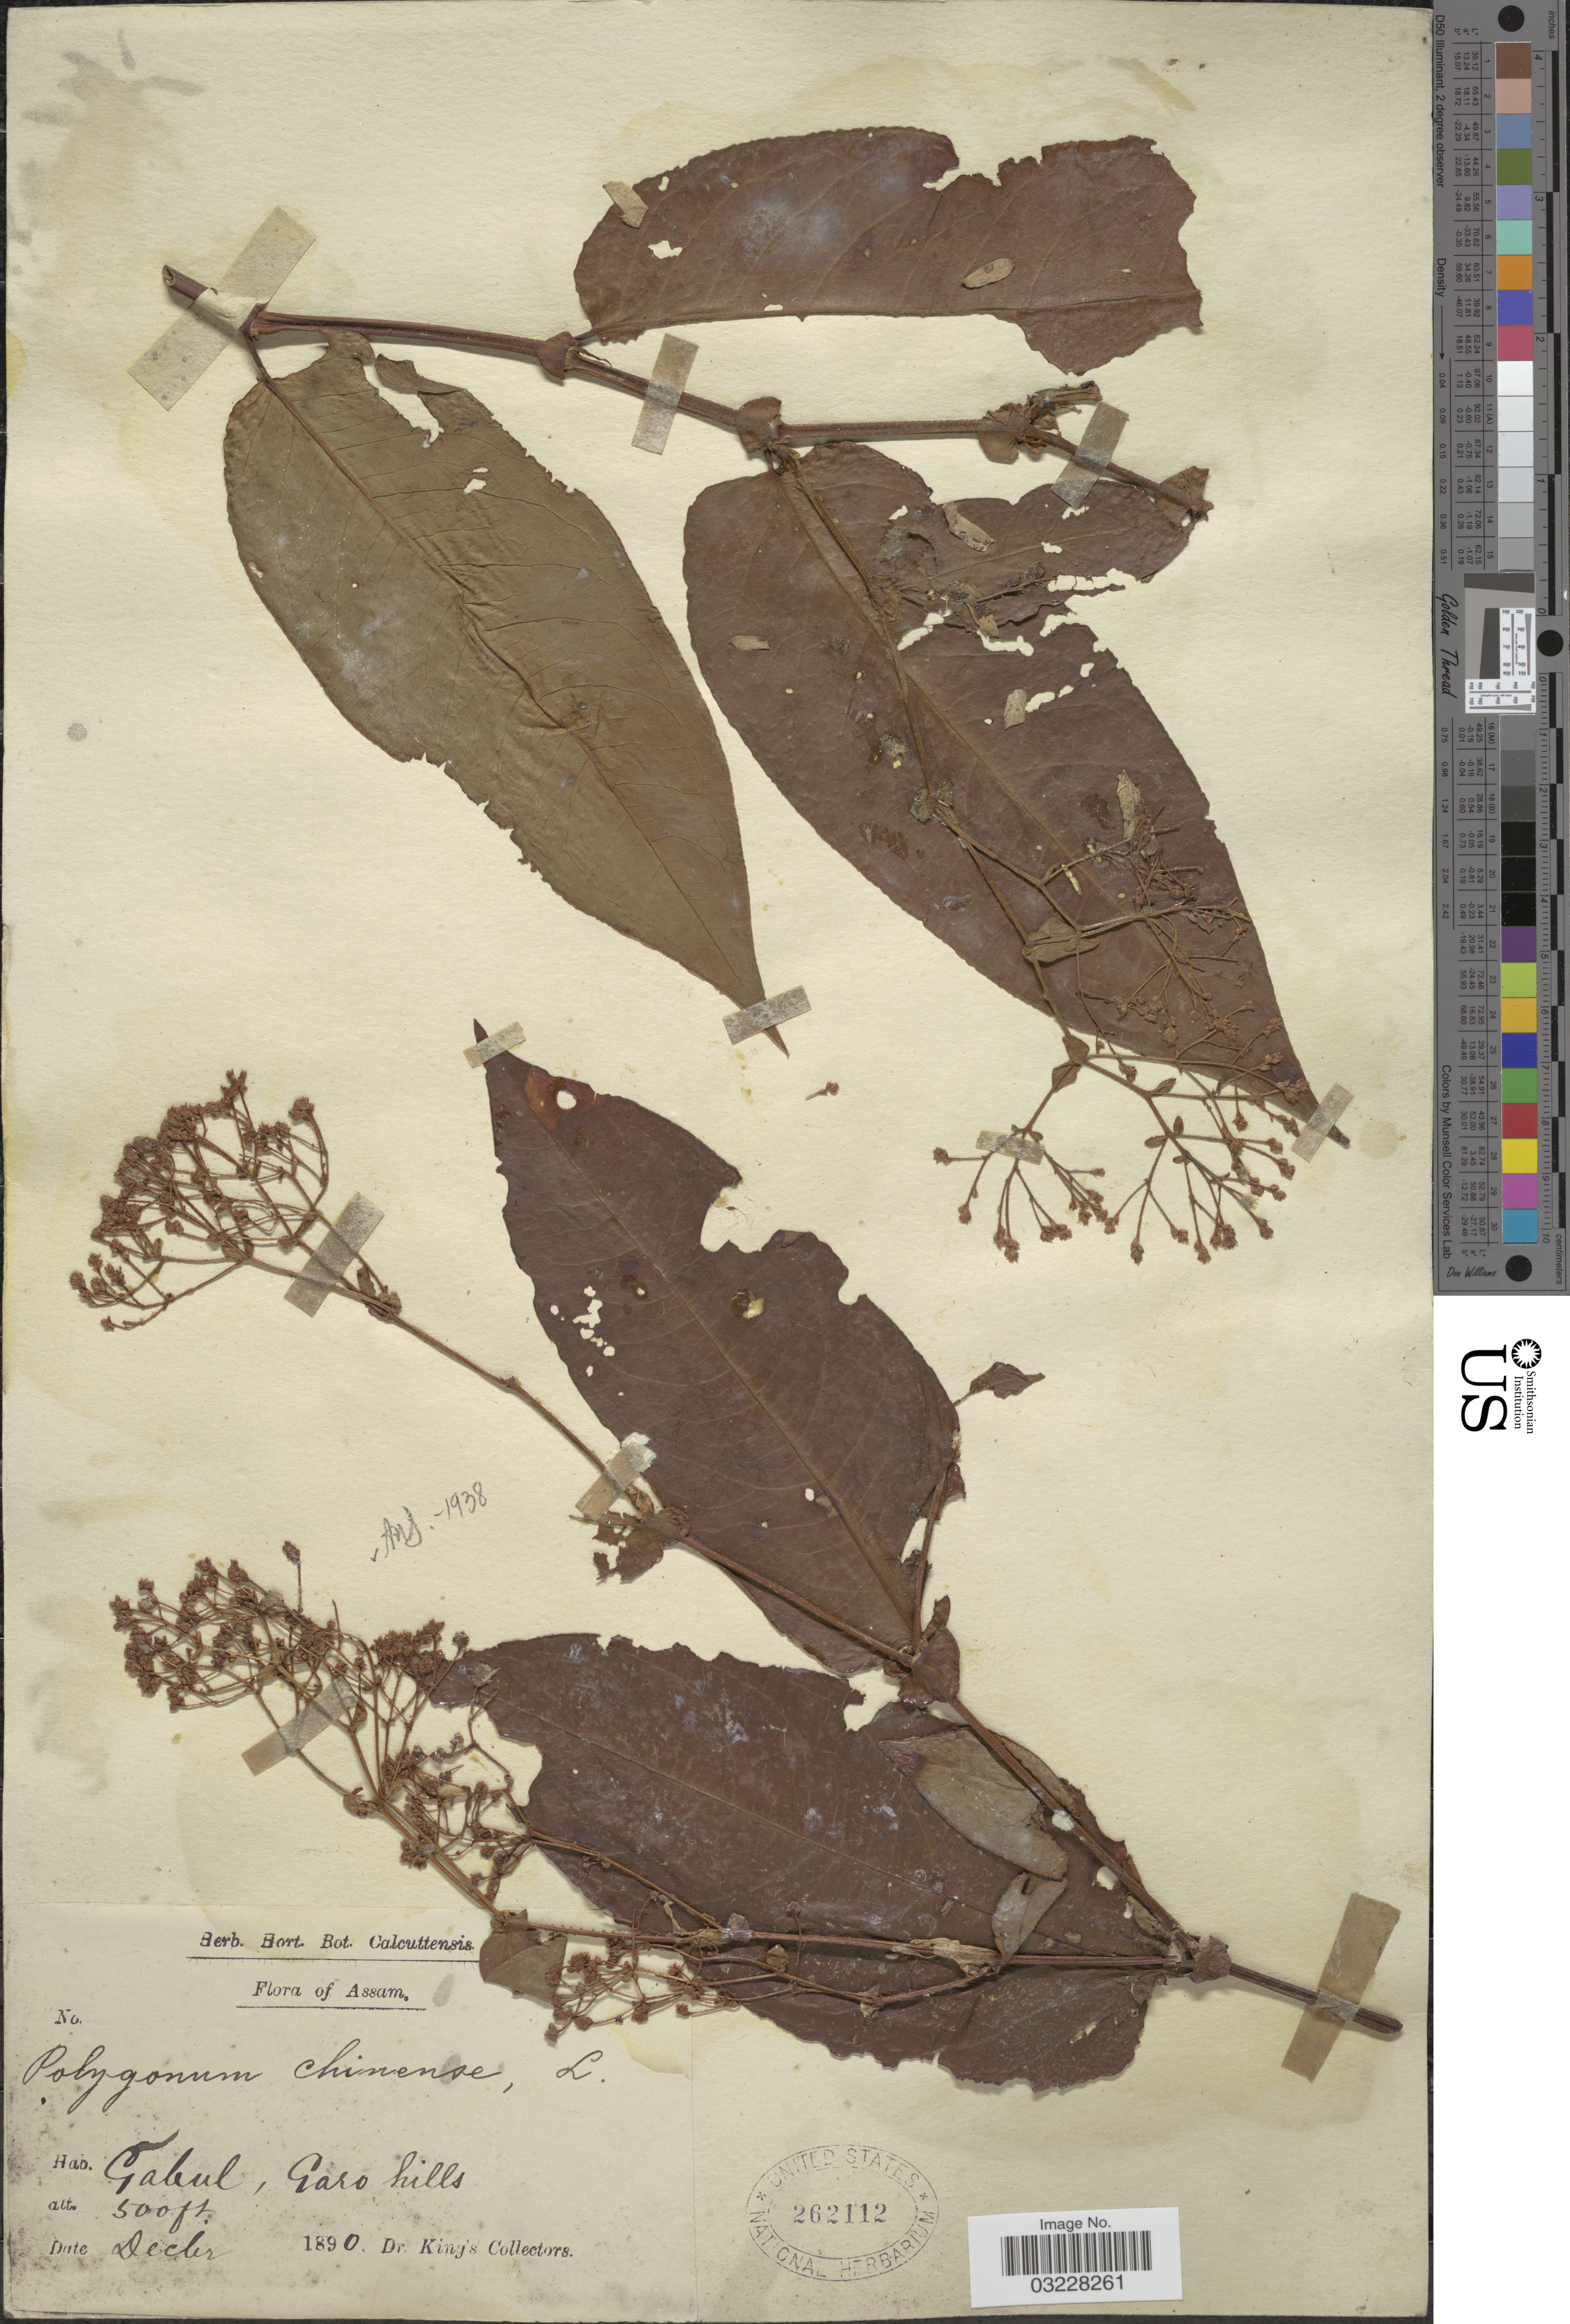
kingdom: Plantae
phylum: Tracheophyta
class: Magnoliopsida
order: Caryophyllales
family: Polygonaceae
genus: Polygonum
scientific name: Polygonum chinense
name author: L.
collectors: Dr. King's collector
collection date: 1890-12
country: India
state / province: Meghalaya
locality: Gabul, Garo hills.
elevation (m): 152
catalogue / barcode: US 262112